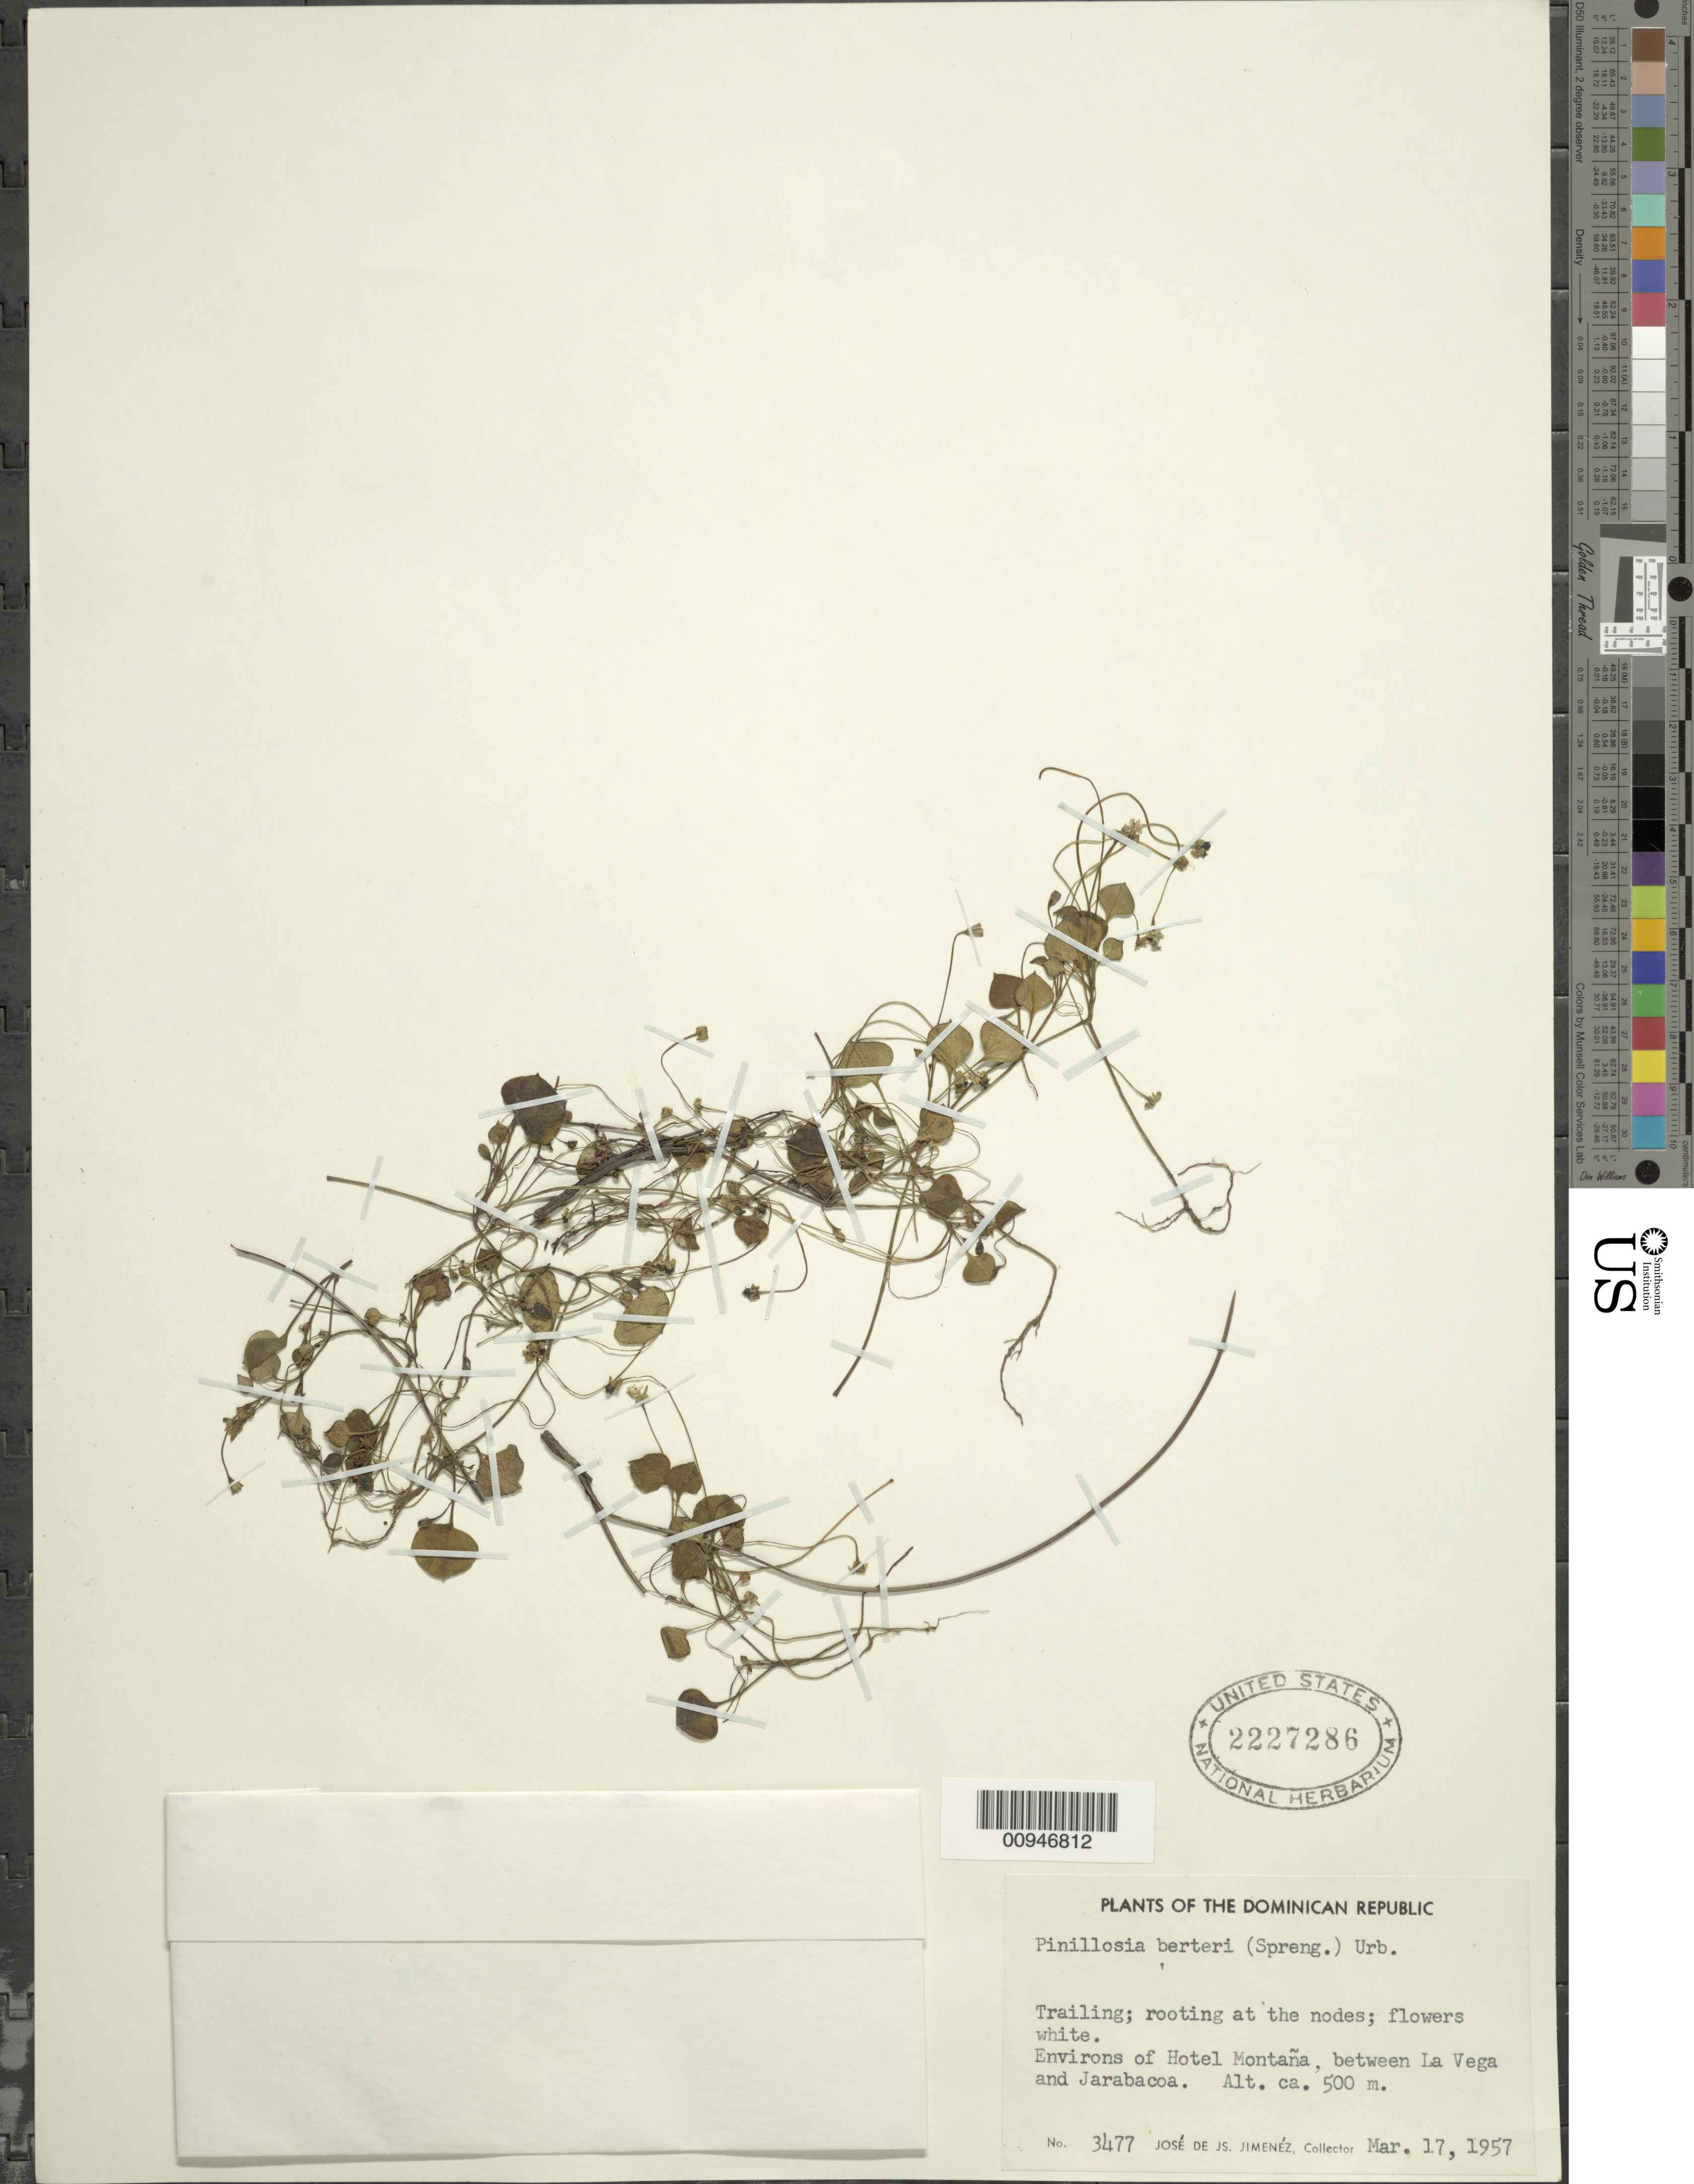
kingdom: Plantae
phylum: Tracheophyta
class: Magnoliopsida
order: Asterales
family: Asteraceae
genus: Pinillosia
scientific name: Pinillosia berteri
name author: (Spreng.) Urb.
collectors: J. J. Jiménez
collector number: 3477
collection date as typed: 17 Mar 1957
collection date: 1957-03-17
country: Dominican Republic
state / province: La Vega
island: Hispaniola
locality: Environs of Hotel Montaña, between la Vega and Jarabacoa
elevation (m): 500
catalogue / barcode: US 2227286